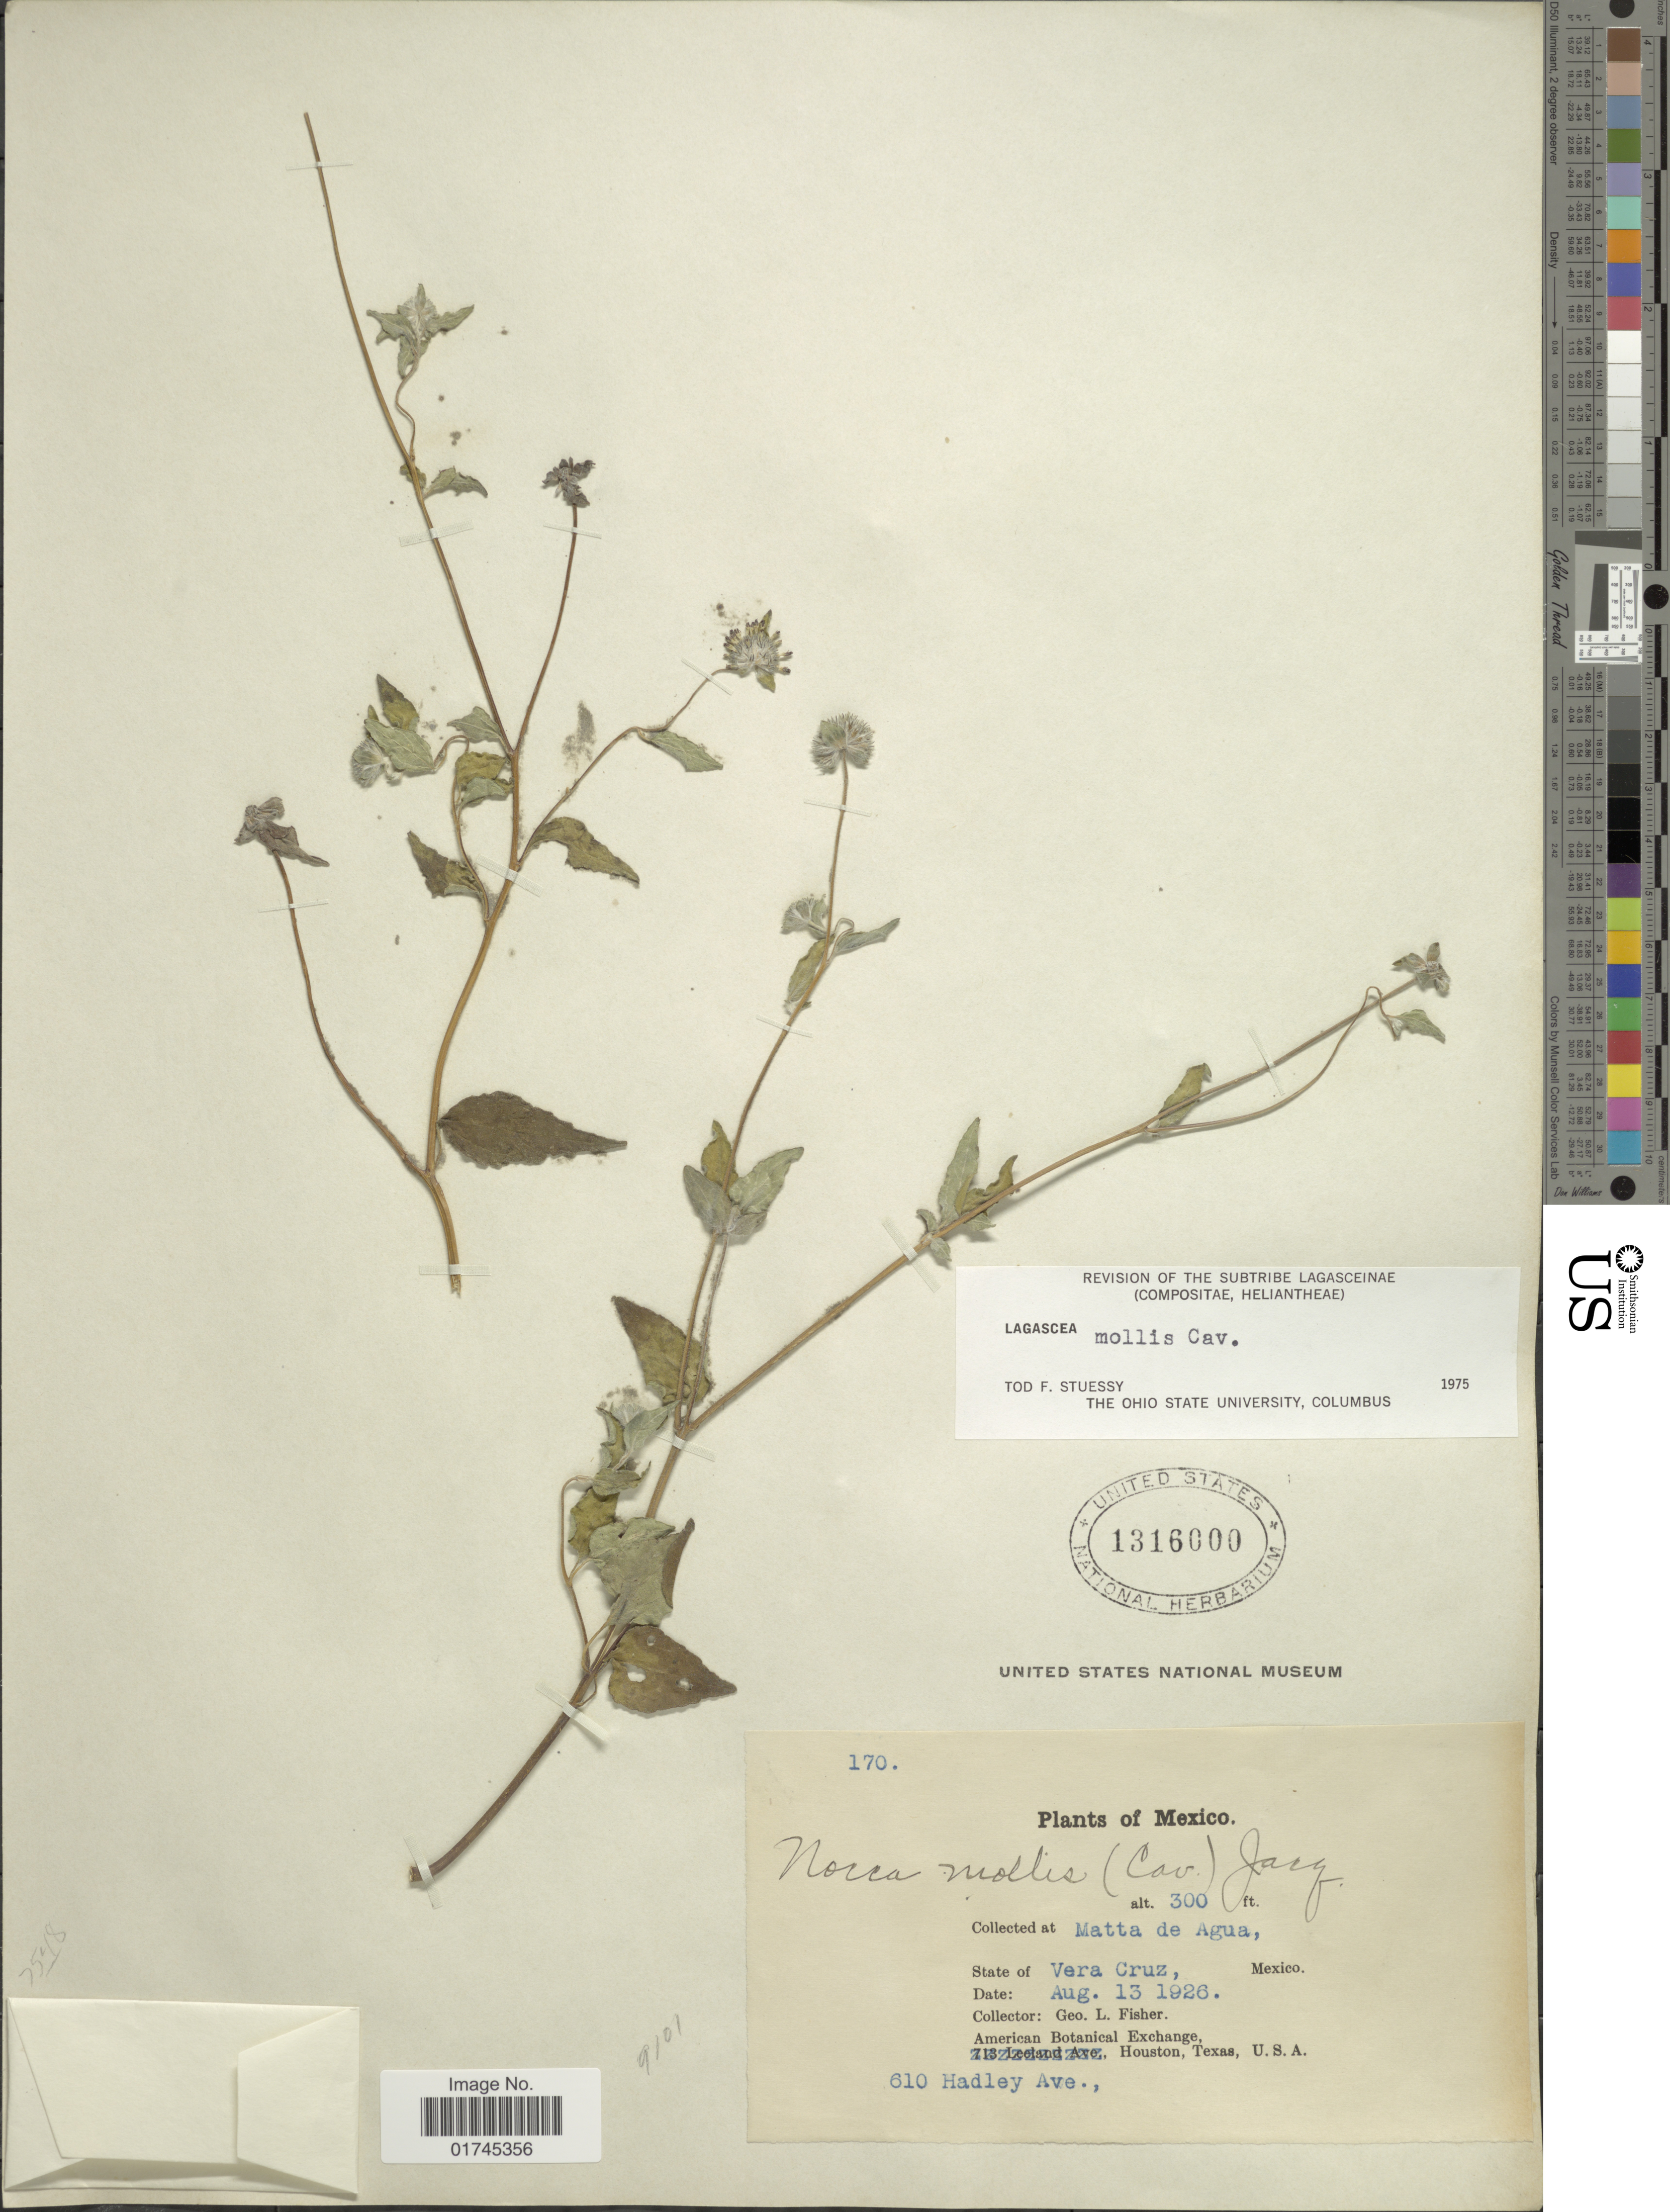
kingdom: Plantae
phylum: Tracheophyta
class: Magnoliopsida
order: Asterales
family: Asteraceae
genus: Lagascea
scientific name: Lagascea mollis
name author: Cav.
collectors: G. L. Fisher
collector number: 170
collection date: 1926-08-13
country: Mexico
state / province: Veracruz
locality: Matta de Agua, 610 Hadley Ave.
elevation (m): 91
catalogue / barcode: US 1316000